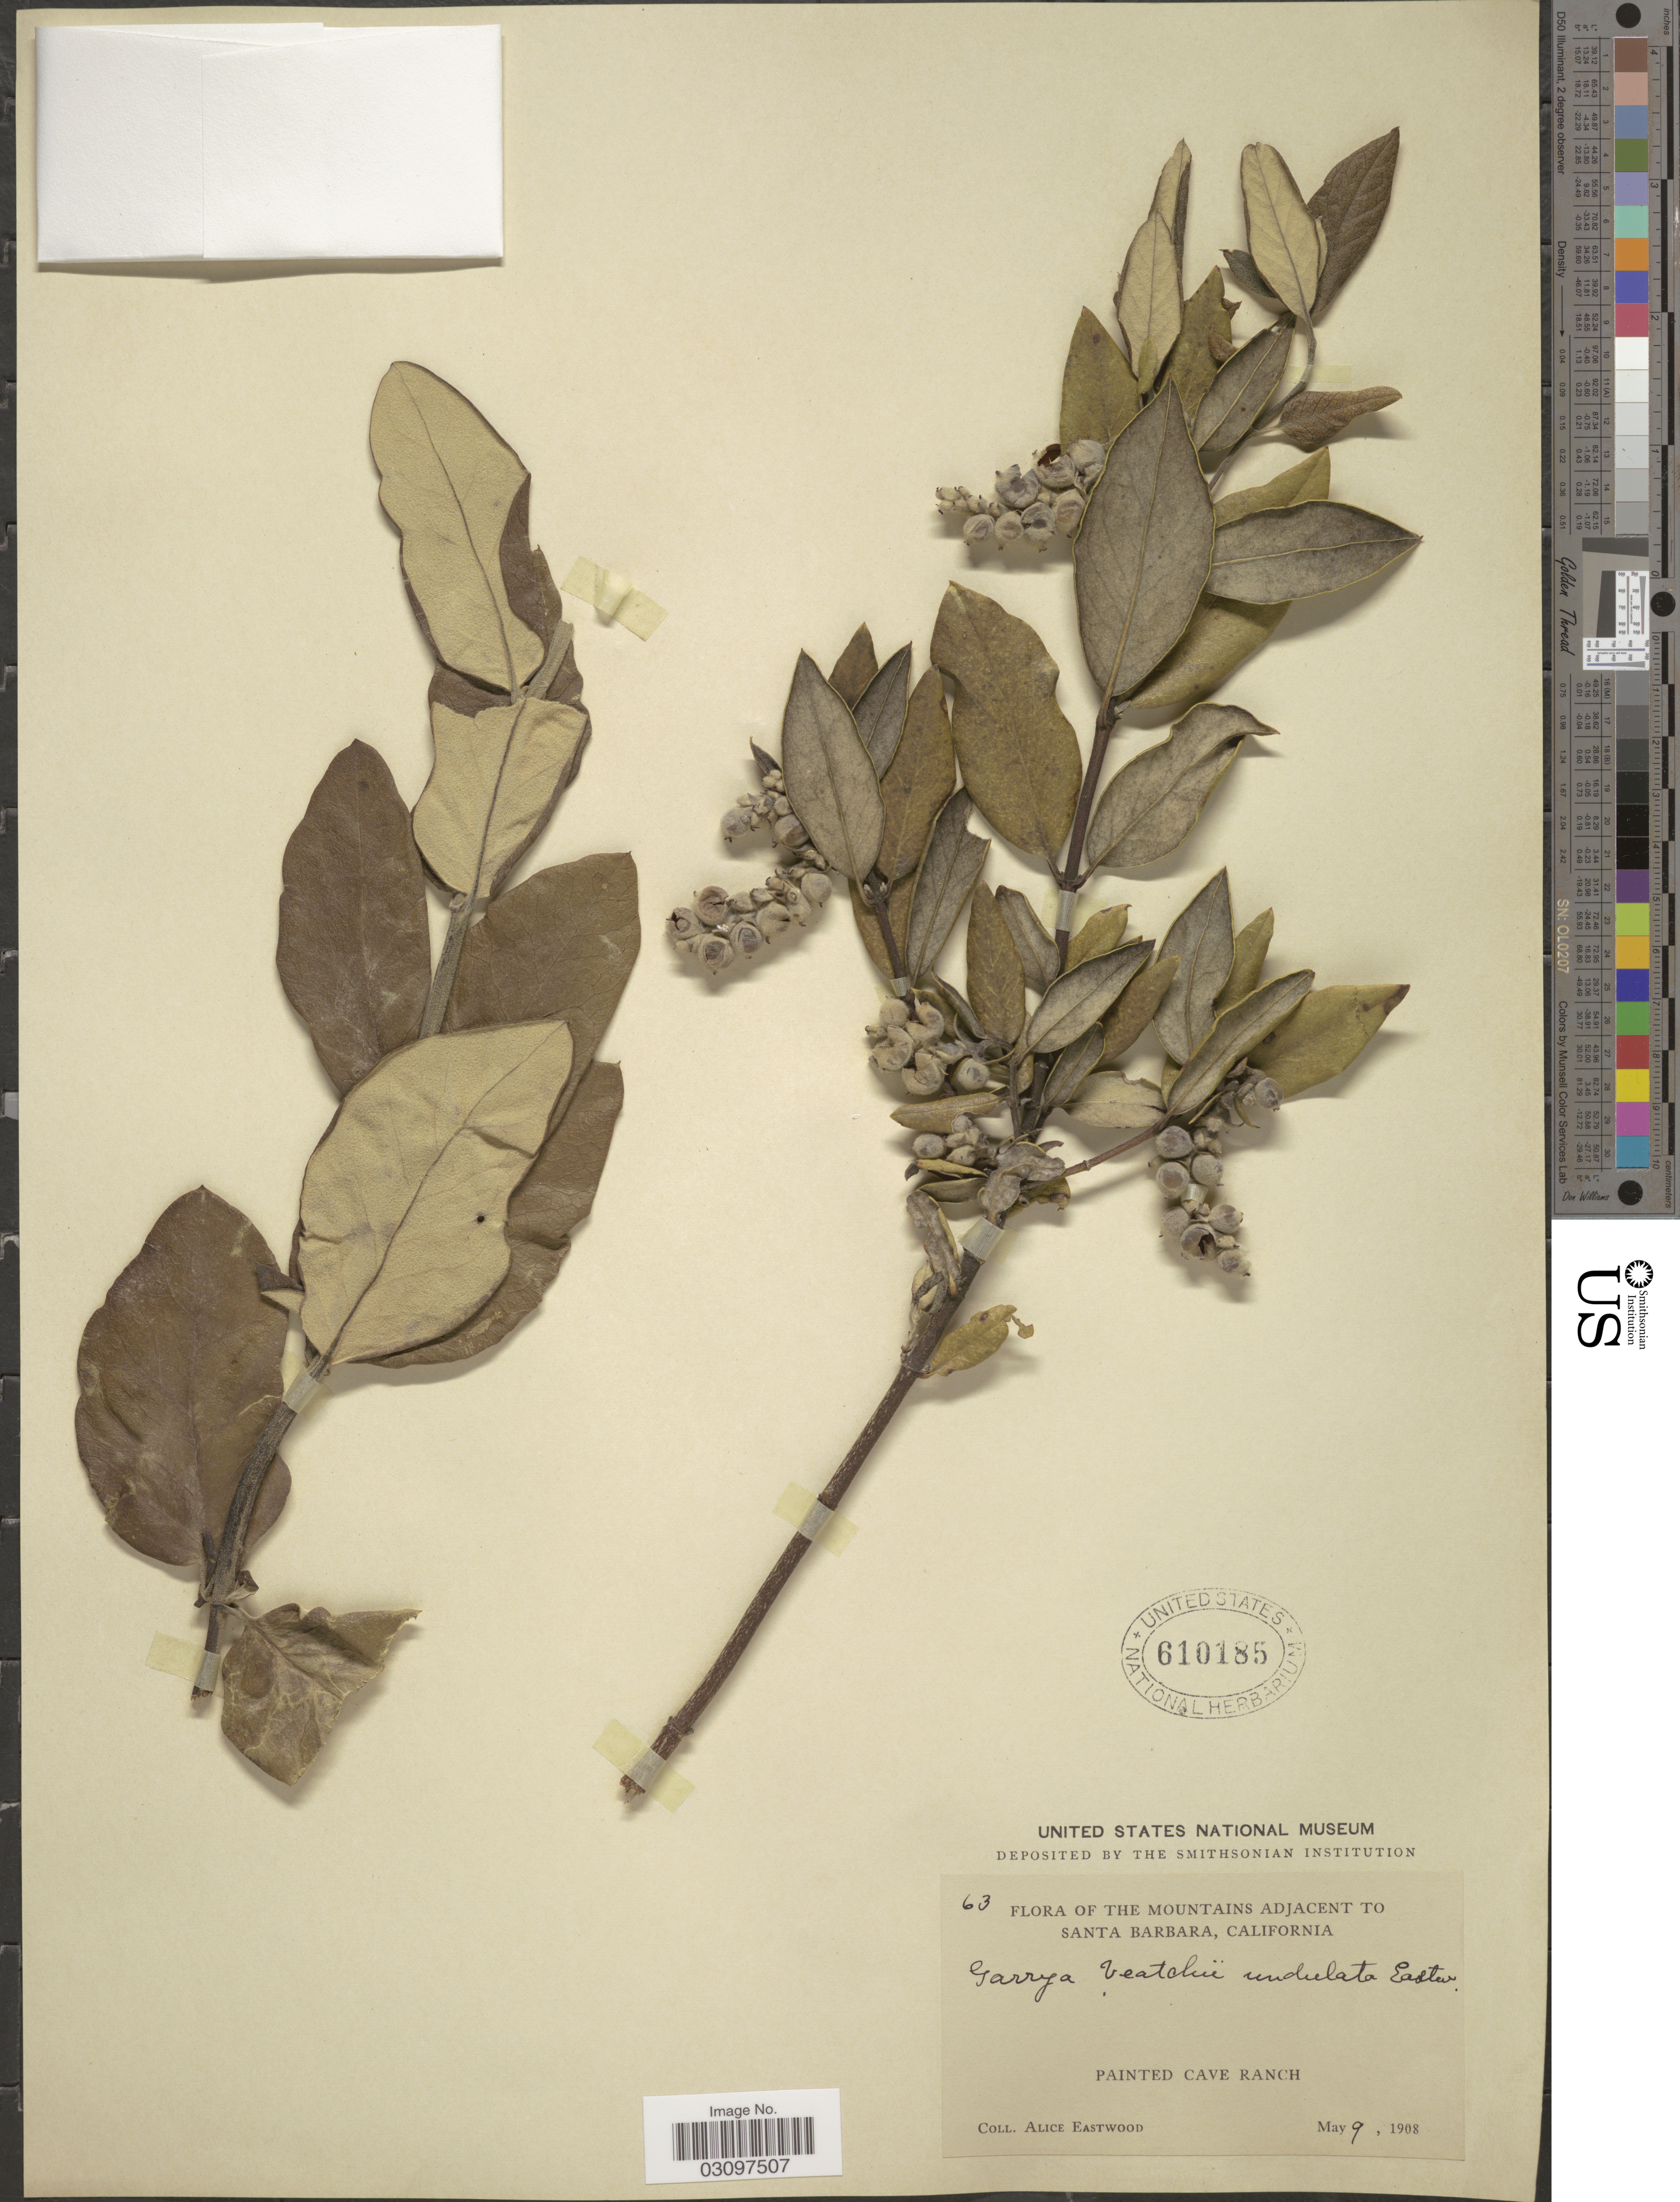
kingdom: Plantae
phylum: Tracheophyta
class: Magnoliopsida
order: Garryales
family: Garryaceae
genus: Garrya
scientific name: Garrya veatchii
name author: Kellogg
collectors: A. Eastwood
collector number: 63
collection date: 1908-05-09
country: United States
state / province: California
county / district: Santa Barbara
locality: The Mountains Adjacent to Santa Barbara, Painted Cave Ranch.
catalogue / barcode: US 610185